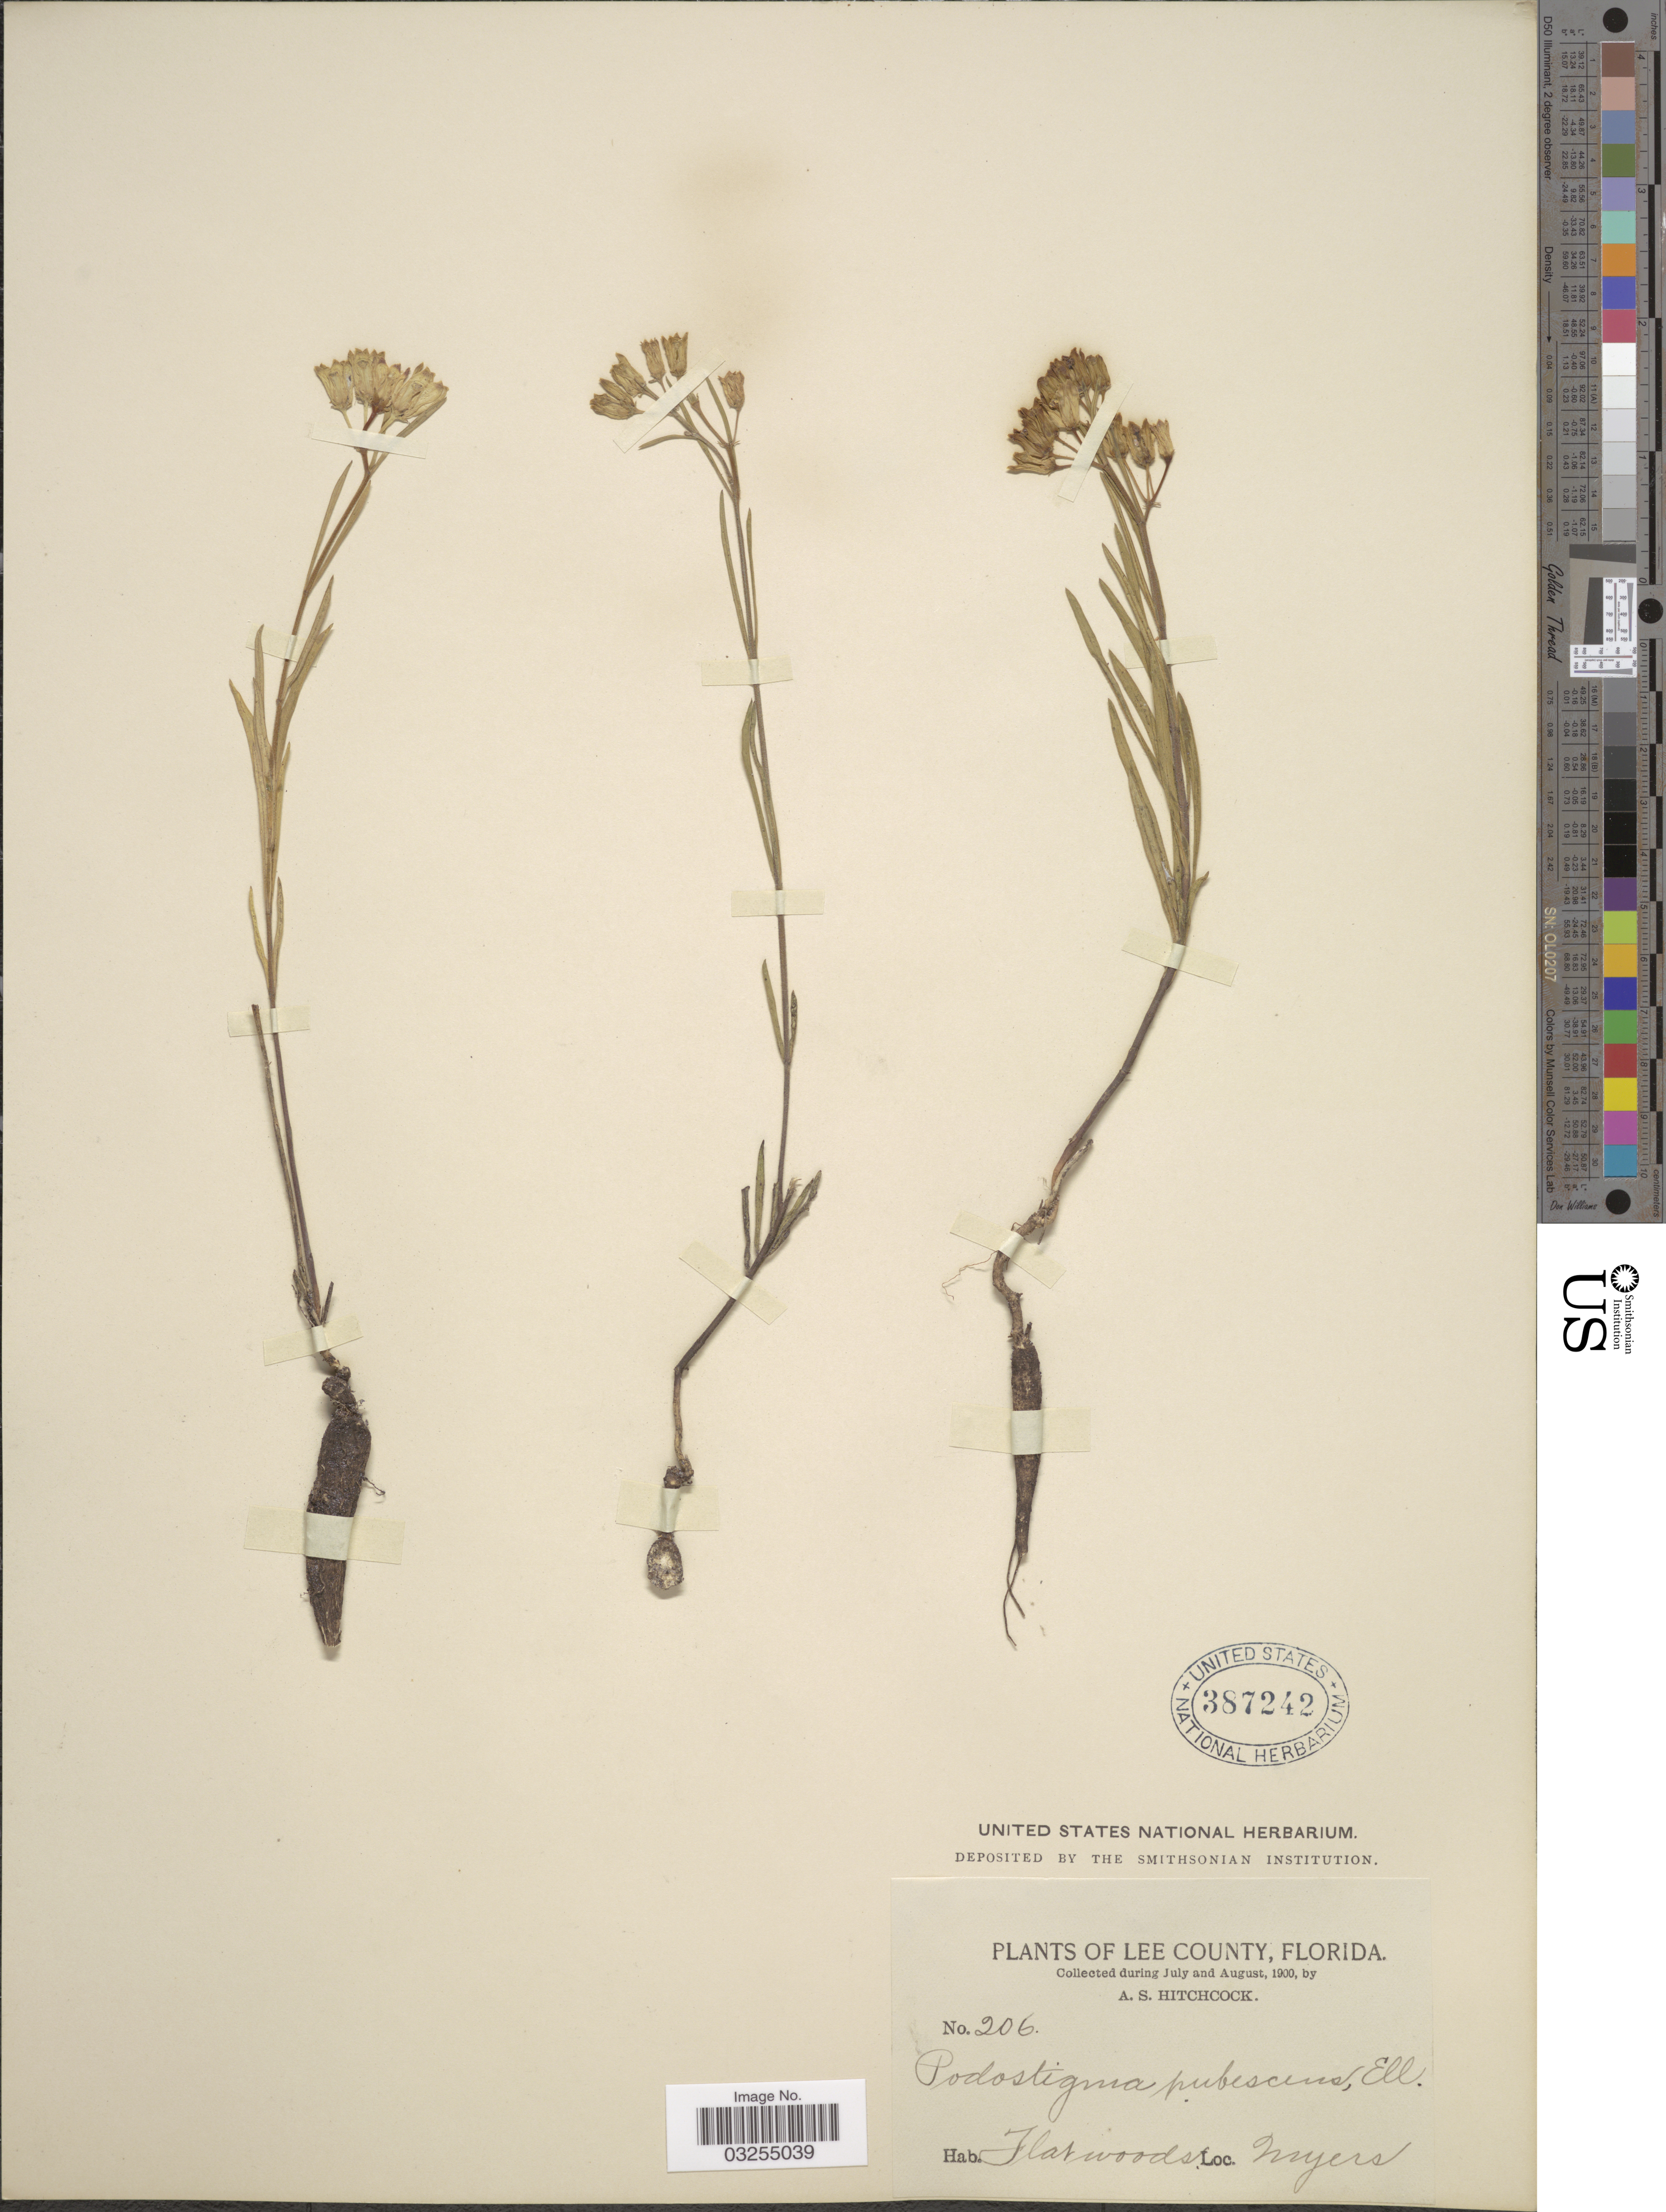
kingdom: Plantae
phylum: Tracheophyta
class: Magnoliopsida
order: Gentianales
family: Apocynaceae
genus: Asclepias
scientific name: Asclepias pedicellata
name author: Walter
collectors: A. S. Hitchcock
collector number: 206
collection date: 1900-07/1900-08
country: United States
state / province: Florida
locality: Lee County. Myers.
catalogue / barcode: US 387242